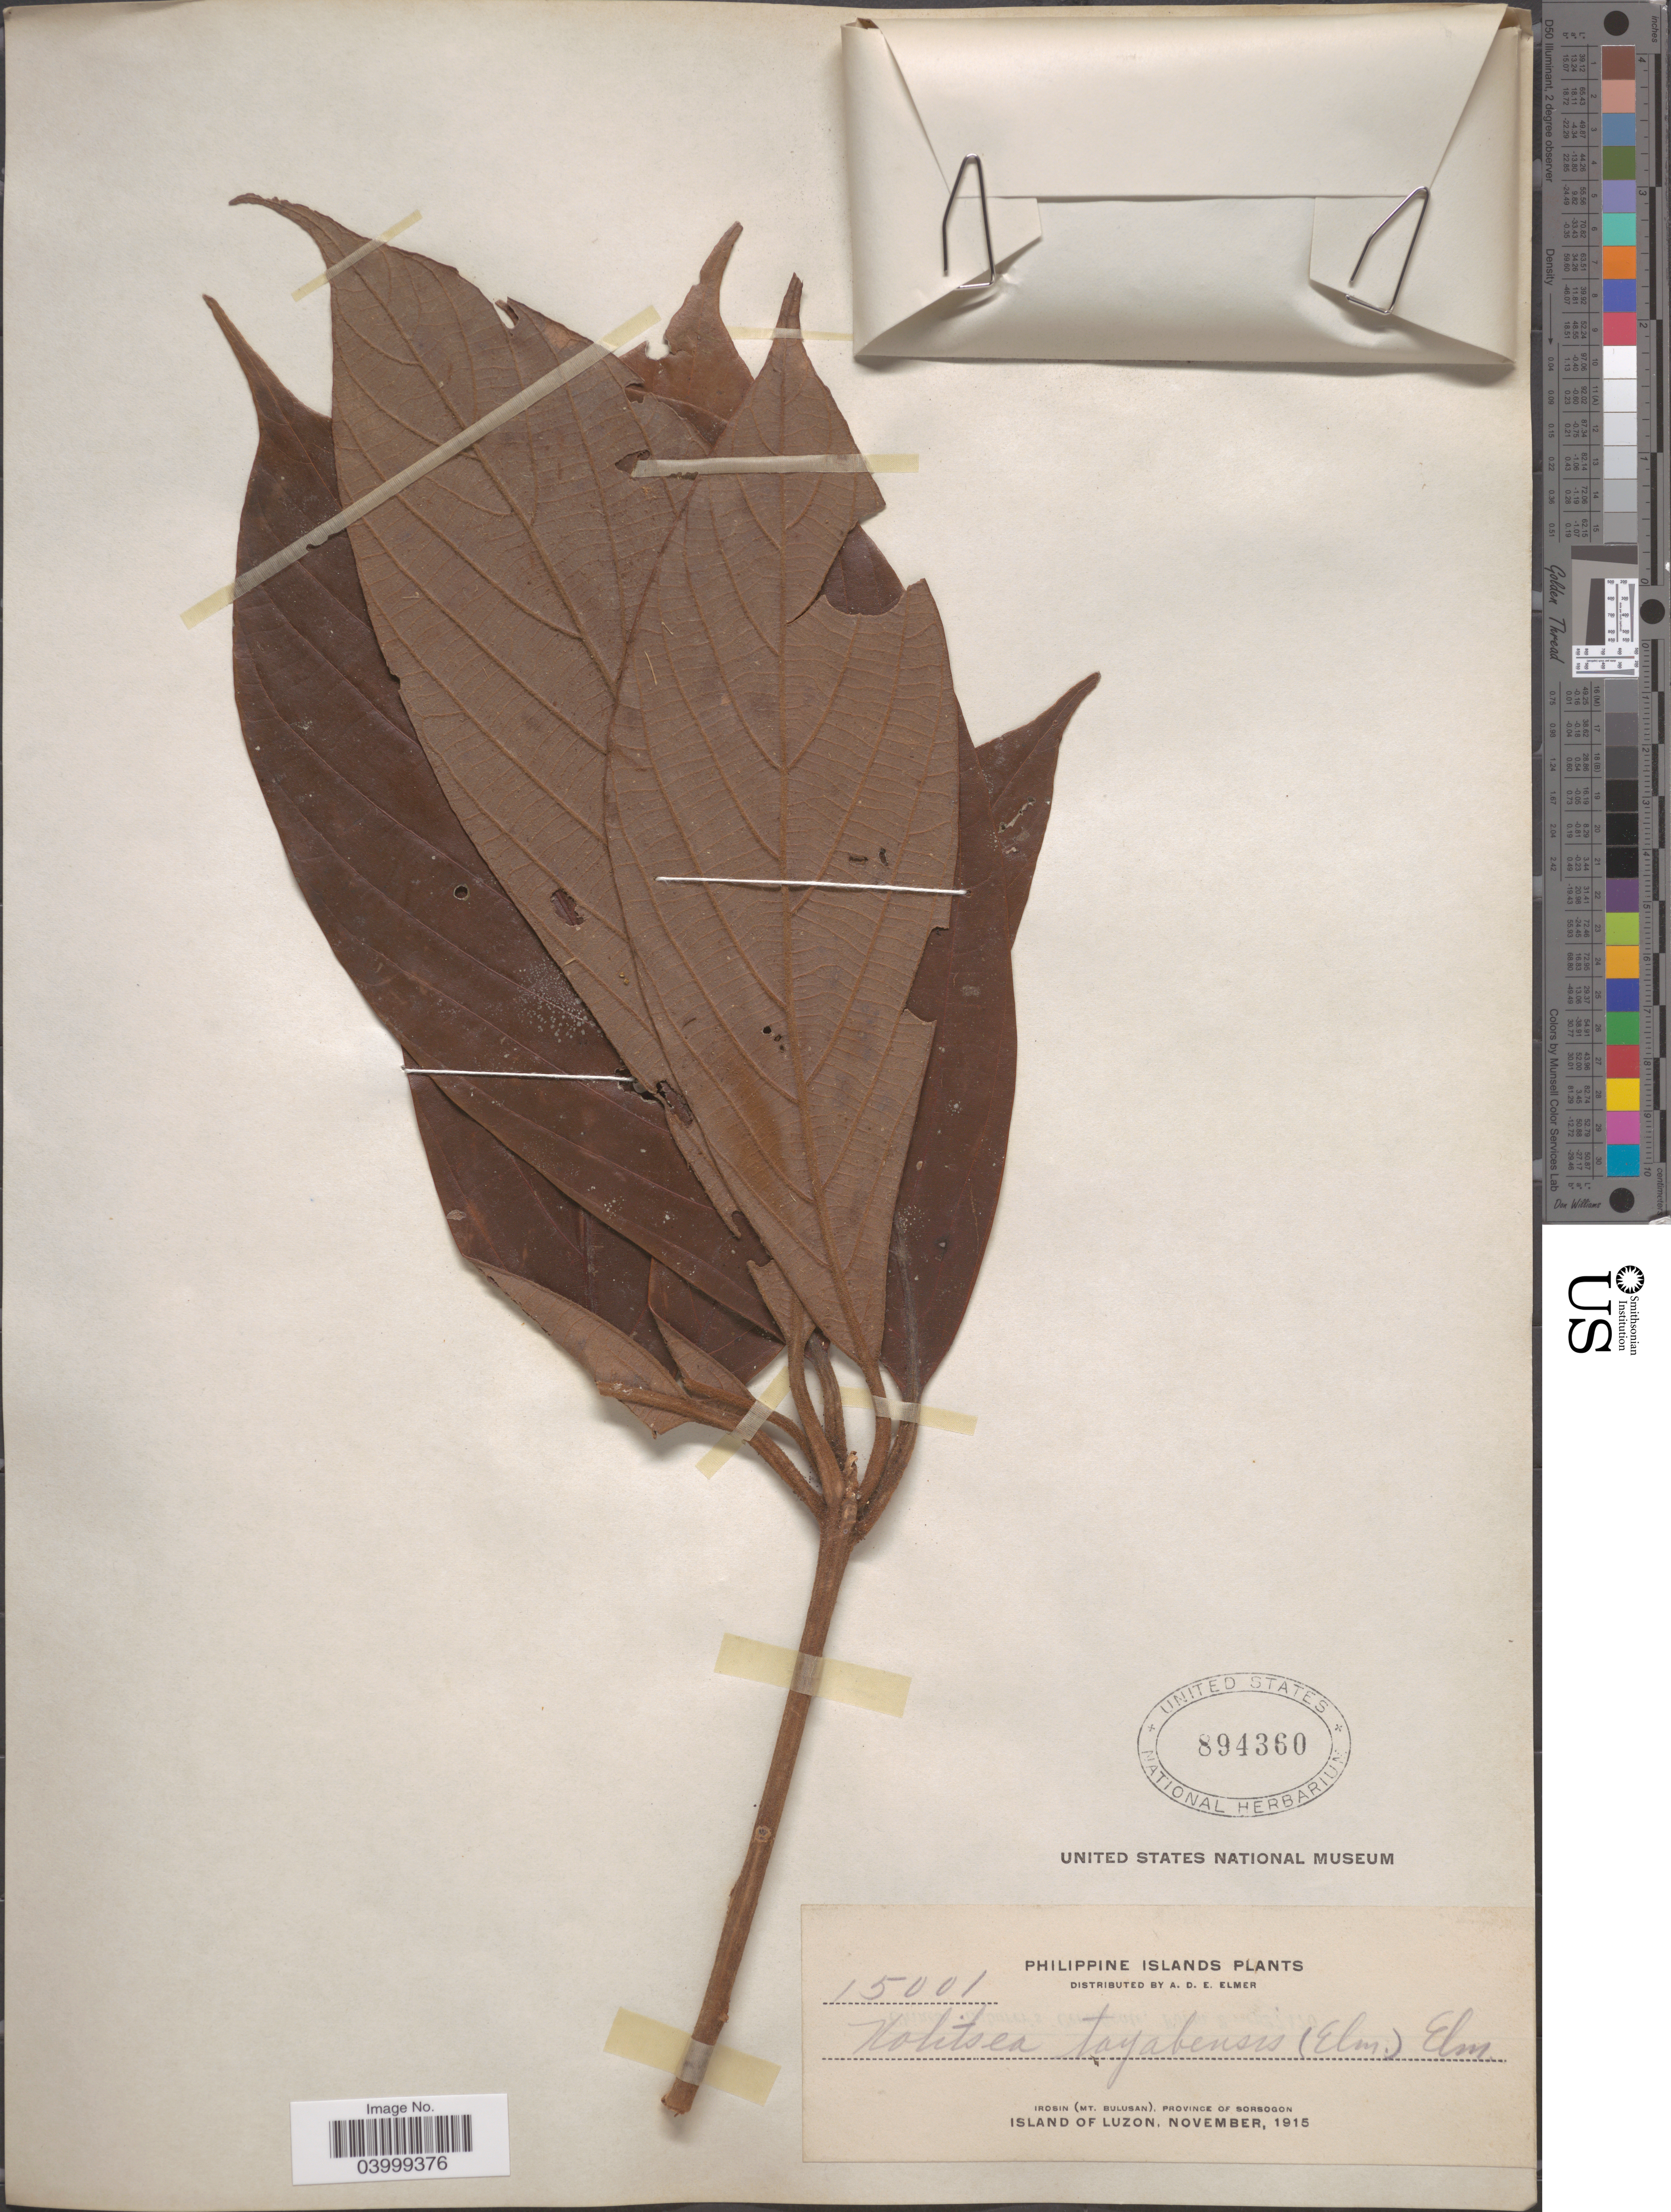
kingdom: Plantae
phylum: Tracheophyta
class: Magnoliopsida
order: Laurales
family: Lauraceae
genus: Actinodaphne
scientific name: Actinodaphne tayabensis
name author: (Elmer) Merr.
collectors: A. D. E. Elmer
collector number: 15001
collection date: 1915-11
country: Philippines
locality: Philippine Islands. Irosin (Mt. Bulusan), Province of Sorgoson. Island of Luzon.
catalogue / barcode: US 894360